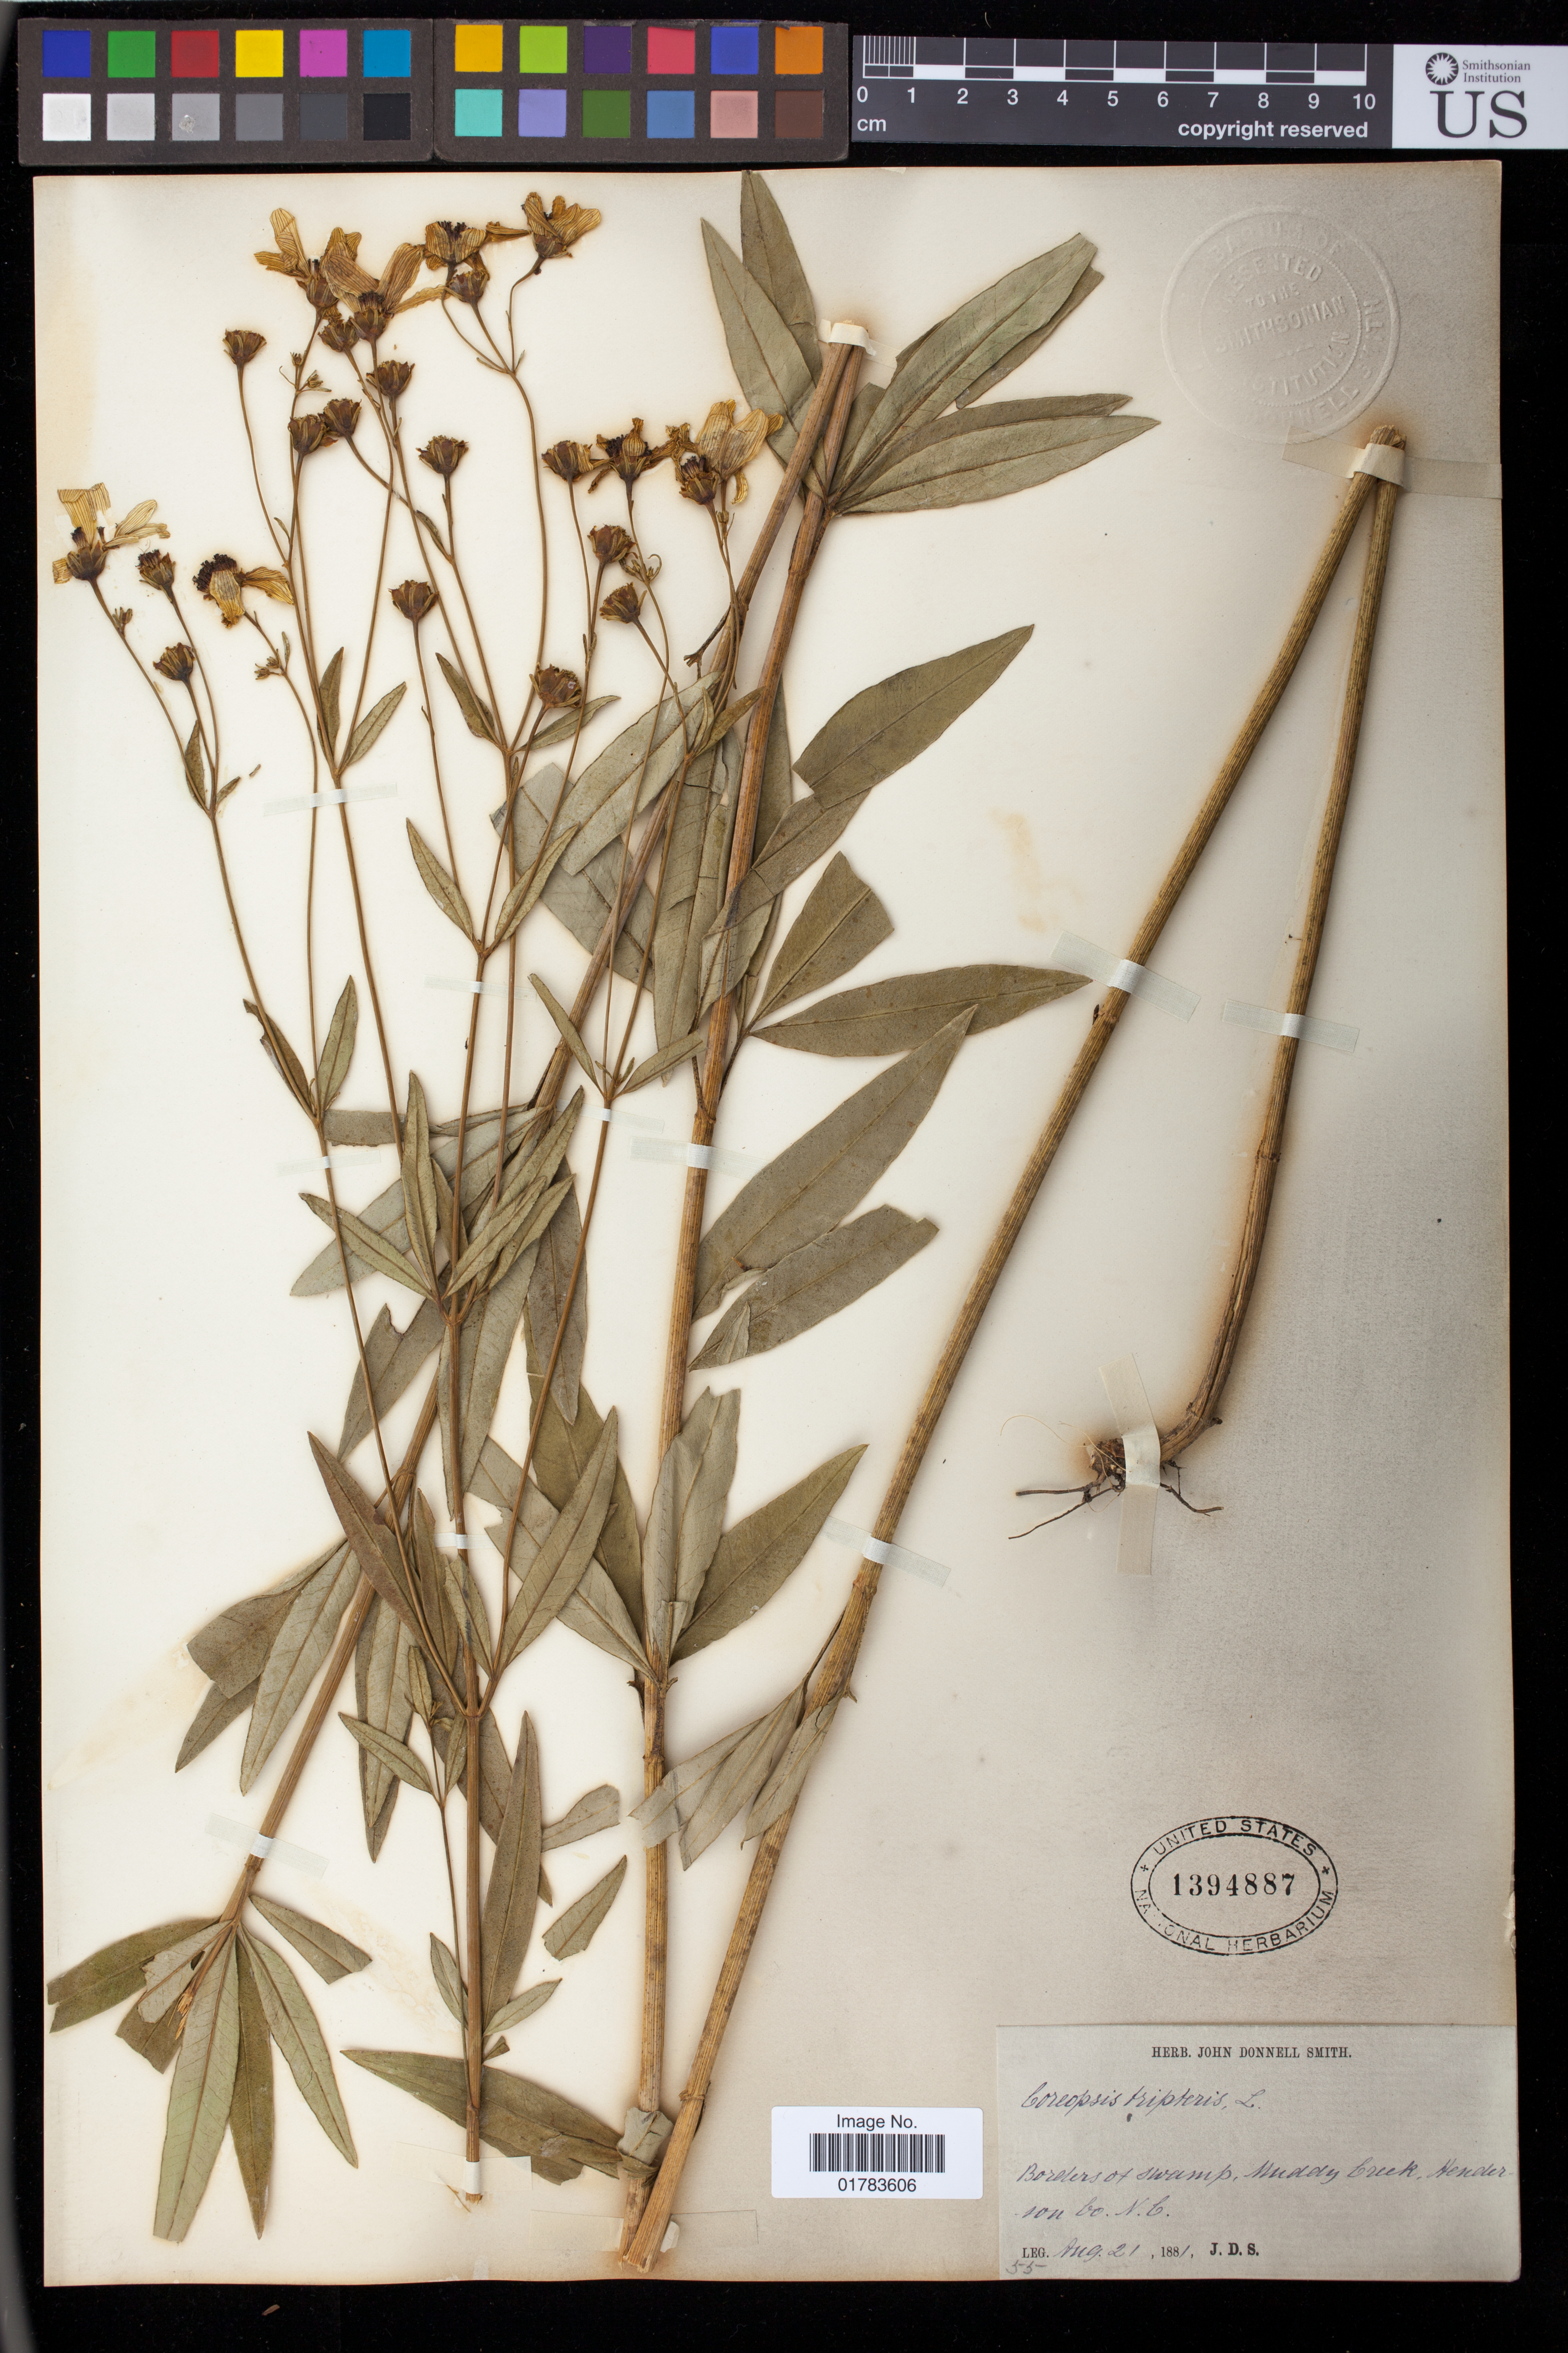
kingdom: Plantae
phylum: Tracheophyta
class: Magnoliopsida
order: Asterales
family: Asteraceae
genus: Coreopsis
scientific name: Coreopsis tripteris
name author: L.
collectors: J. Smith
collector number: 55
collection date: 1881-08-21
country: United States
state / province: North Carolina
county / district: Henderson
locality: Muddy Creek.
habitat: Borders of swamp.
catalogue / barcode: US 1394887